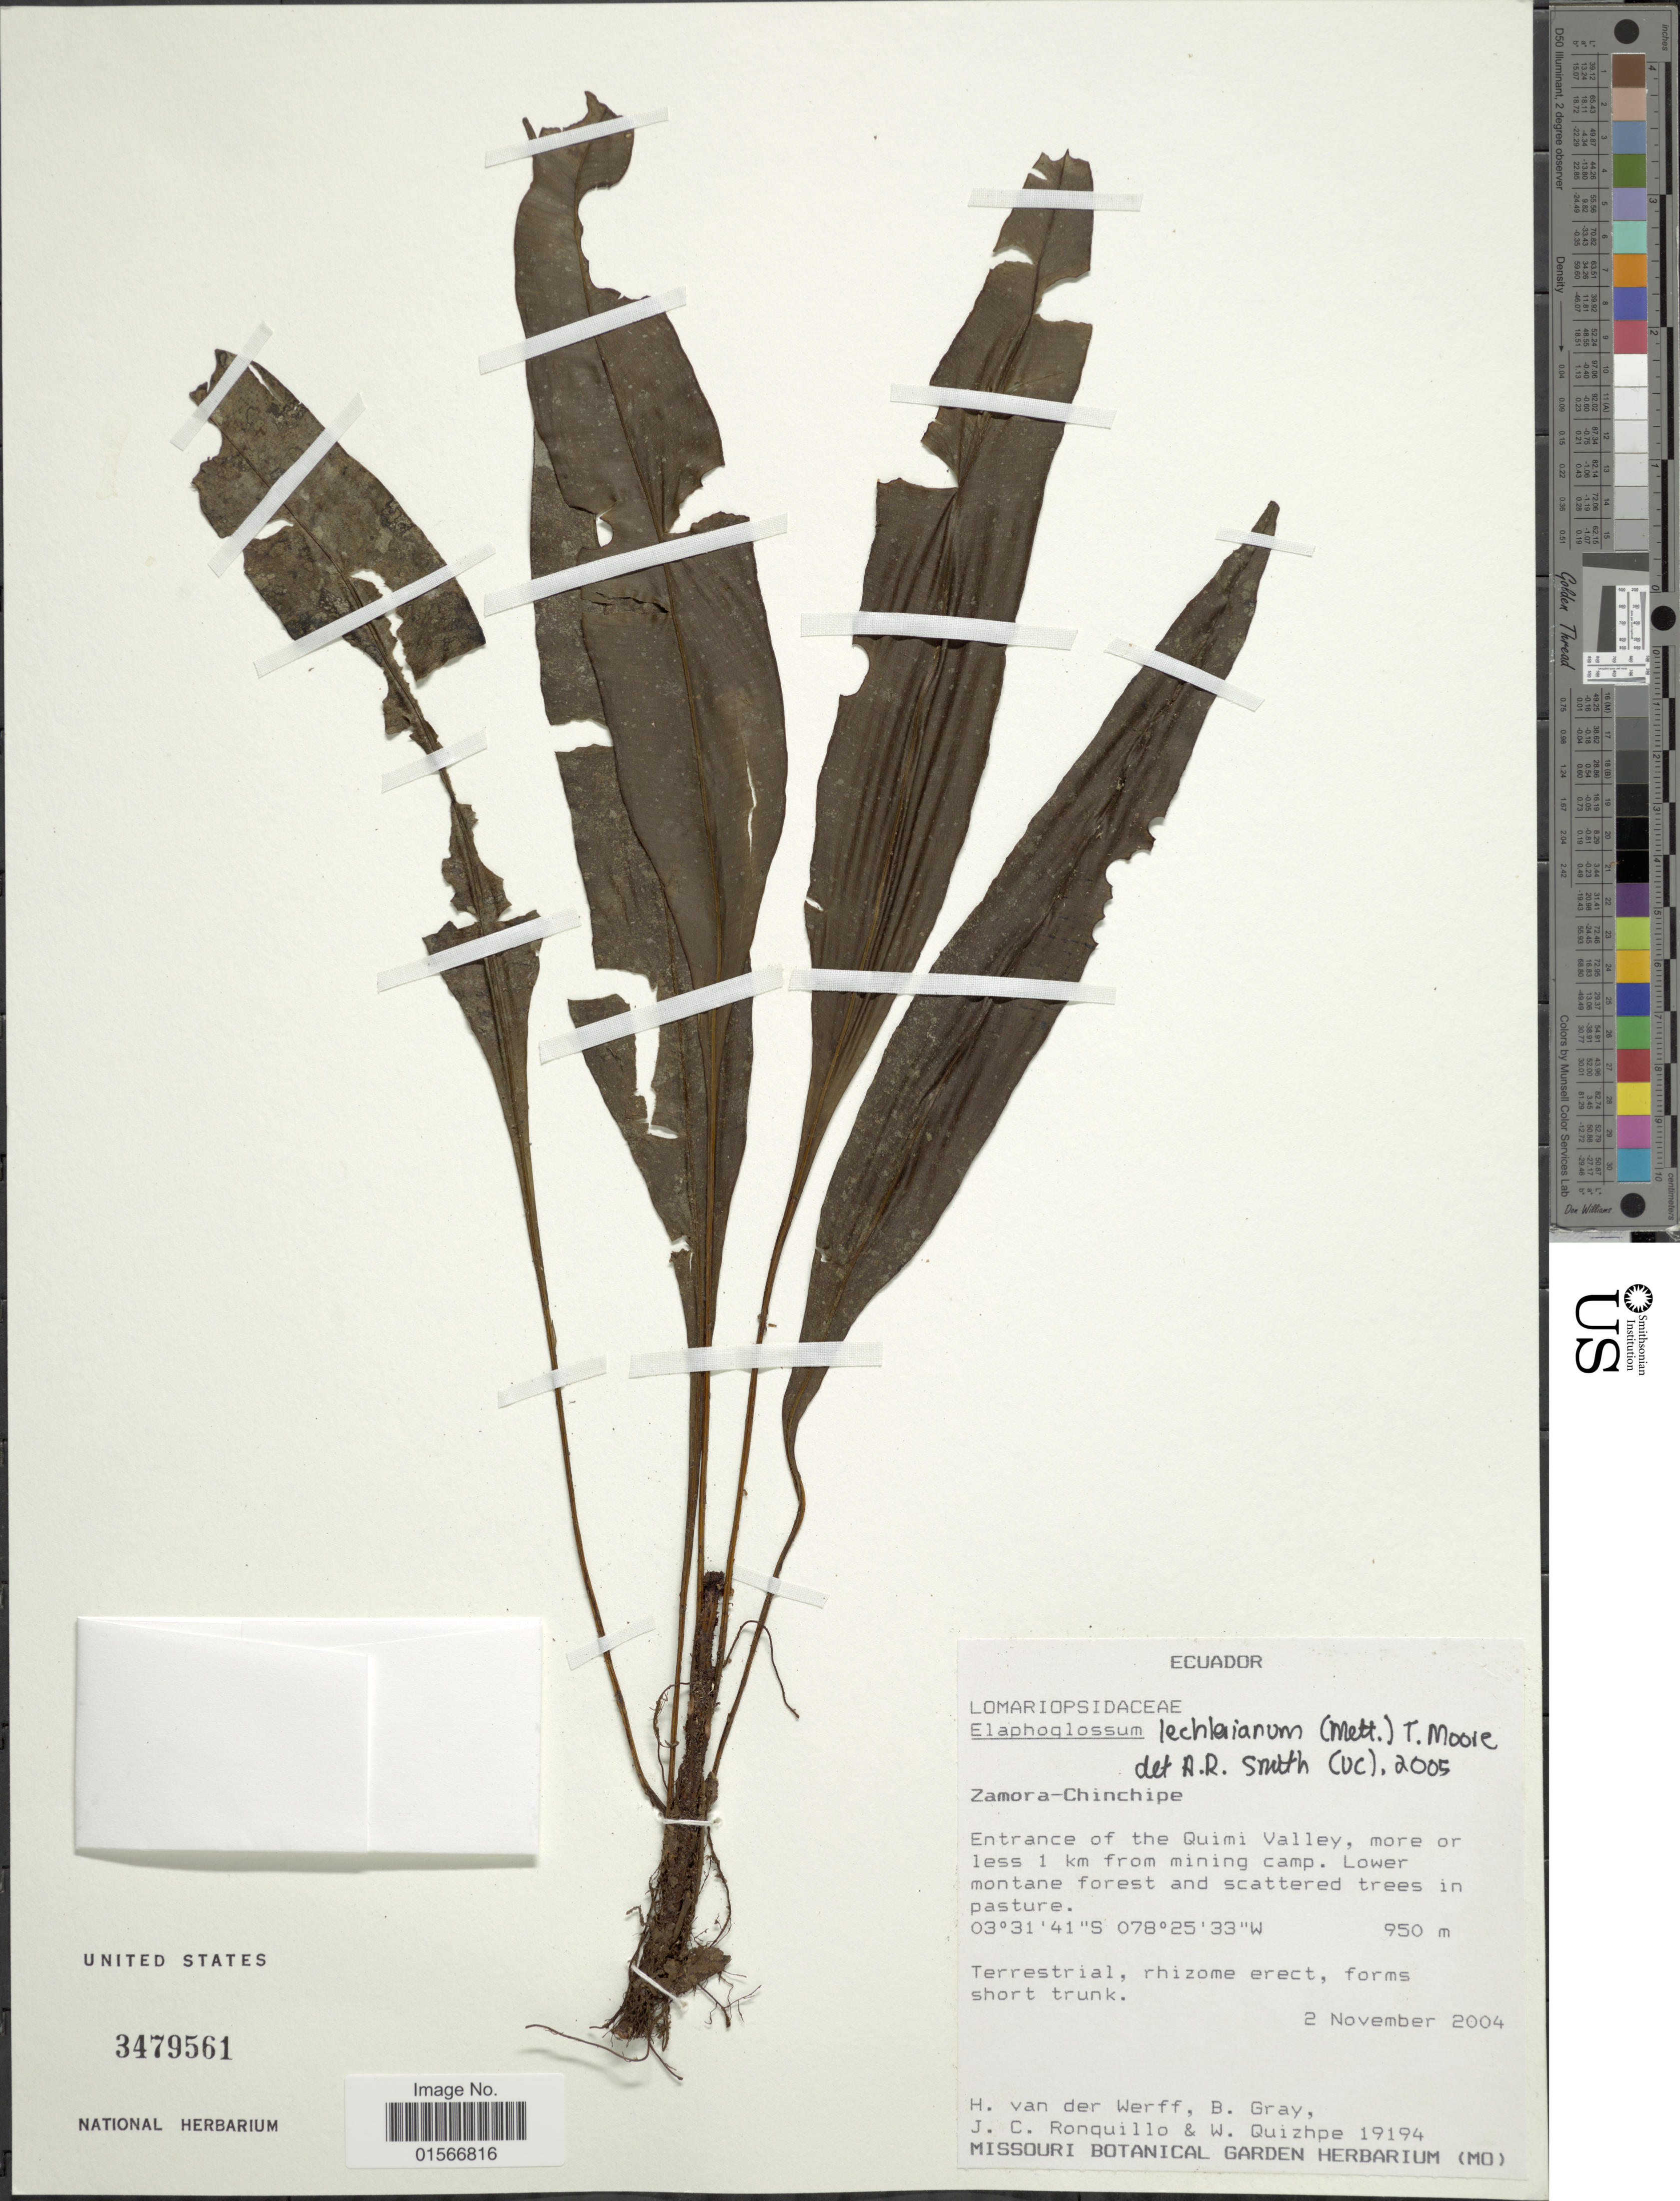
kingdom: Plantae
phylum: Tracheophyta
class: Polypodiopsida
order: Polypodiales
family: Dryopteridaceae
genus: Elaphoglossum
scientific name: Elaphoglossum lechlerianum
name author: (Mett.) T. Moore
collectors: H. van der Werff, B. Gray, J. Ronquillo & W. Quizhpe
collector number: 19194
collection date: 2004-11-02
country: Ecuador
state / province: Zamora-Chinchipe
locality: Entrance of the Quimi Valley, more or less 1 km from mining camp. Lower montane forest and scattered trees in pasture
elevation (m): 950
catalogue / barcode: US 3479561